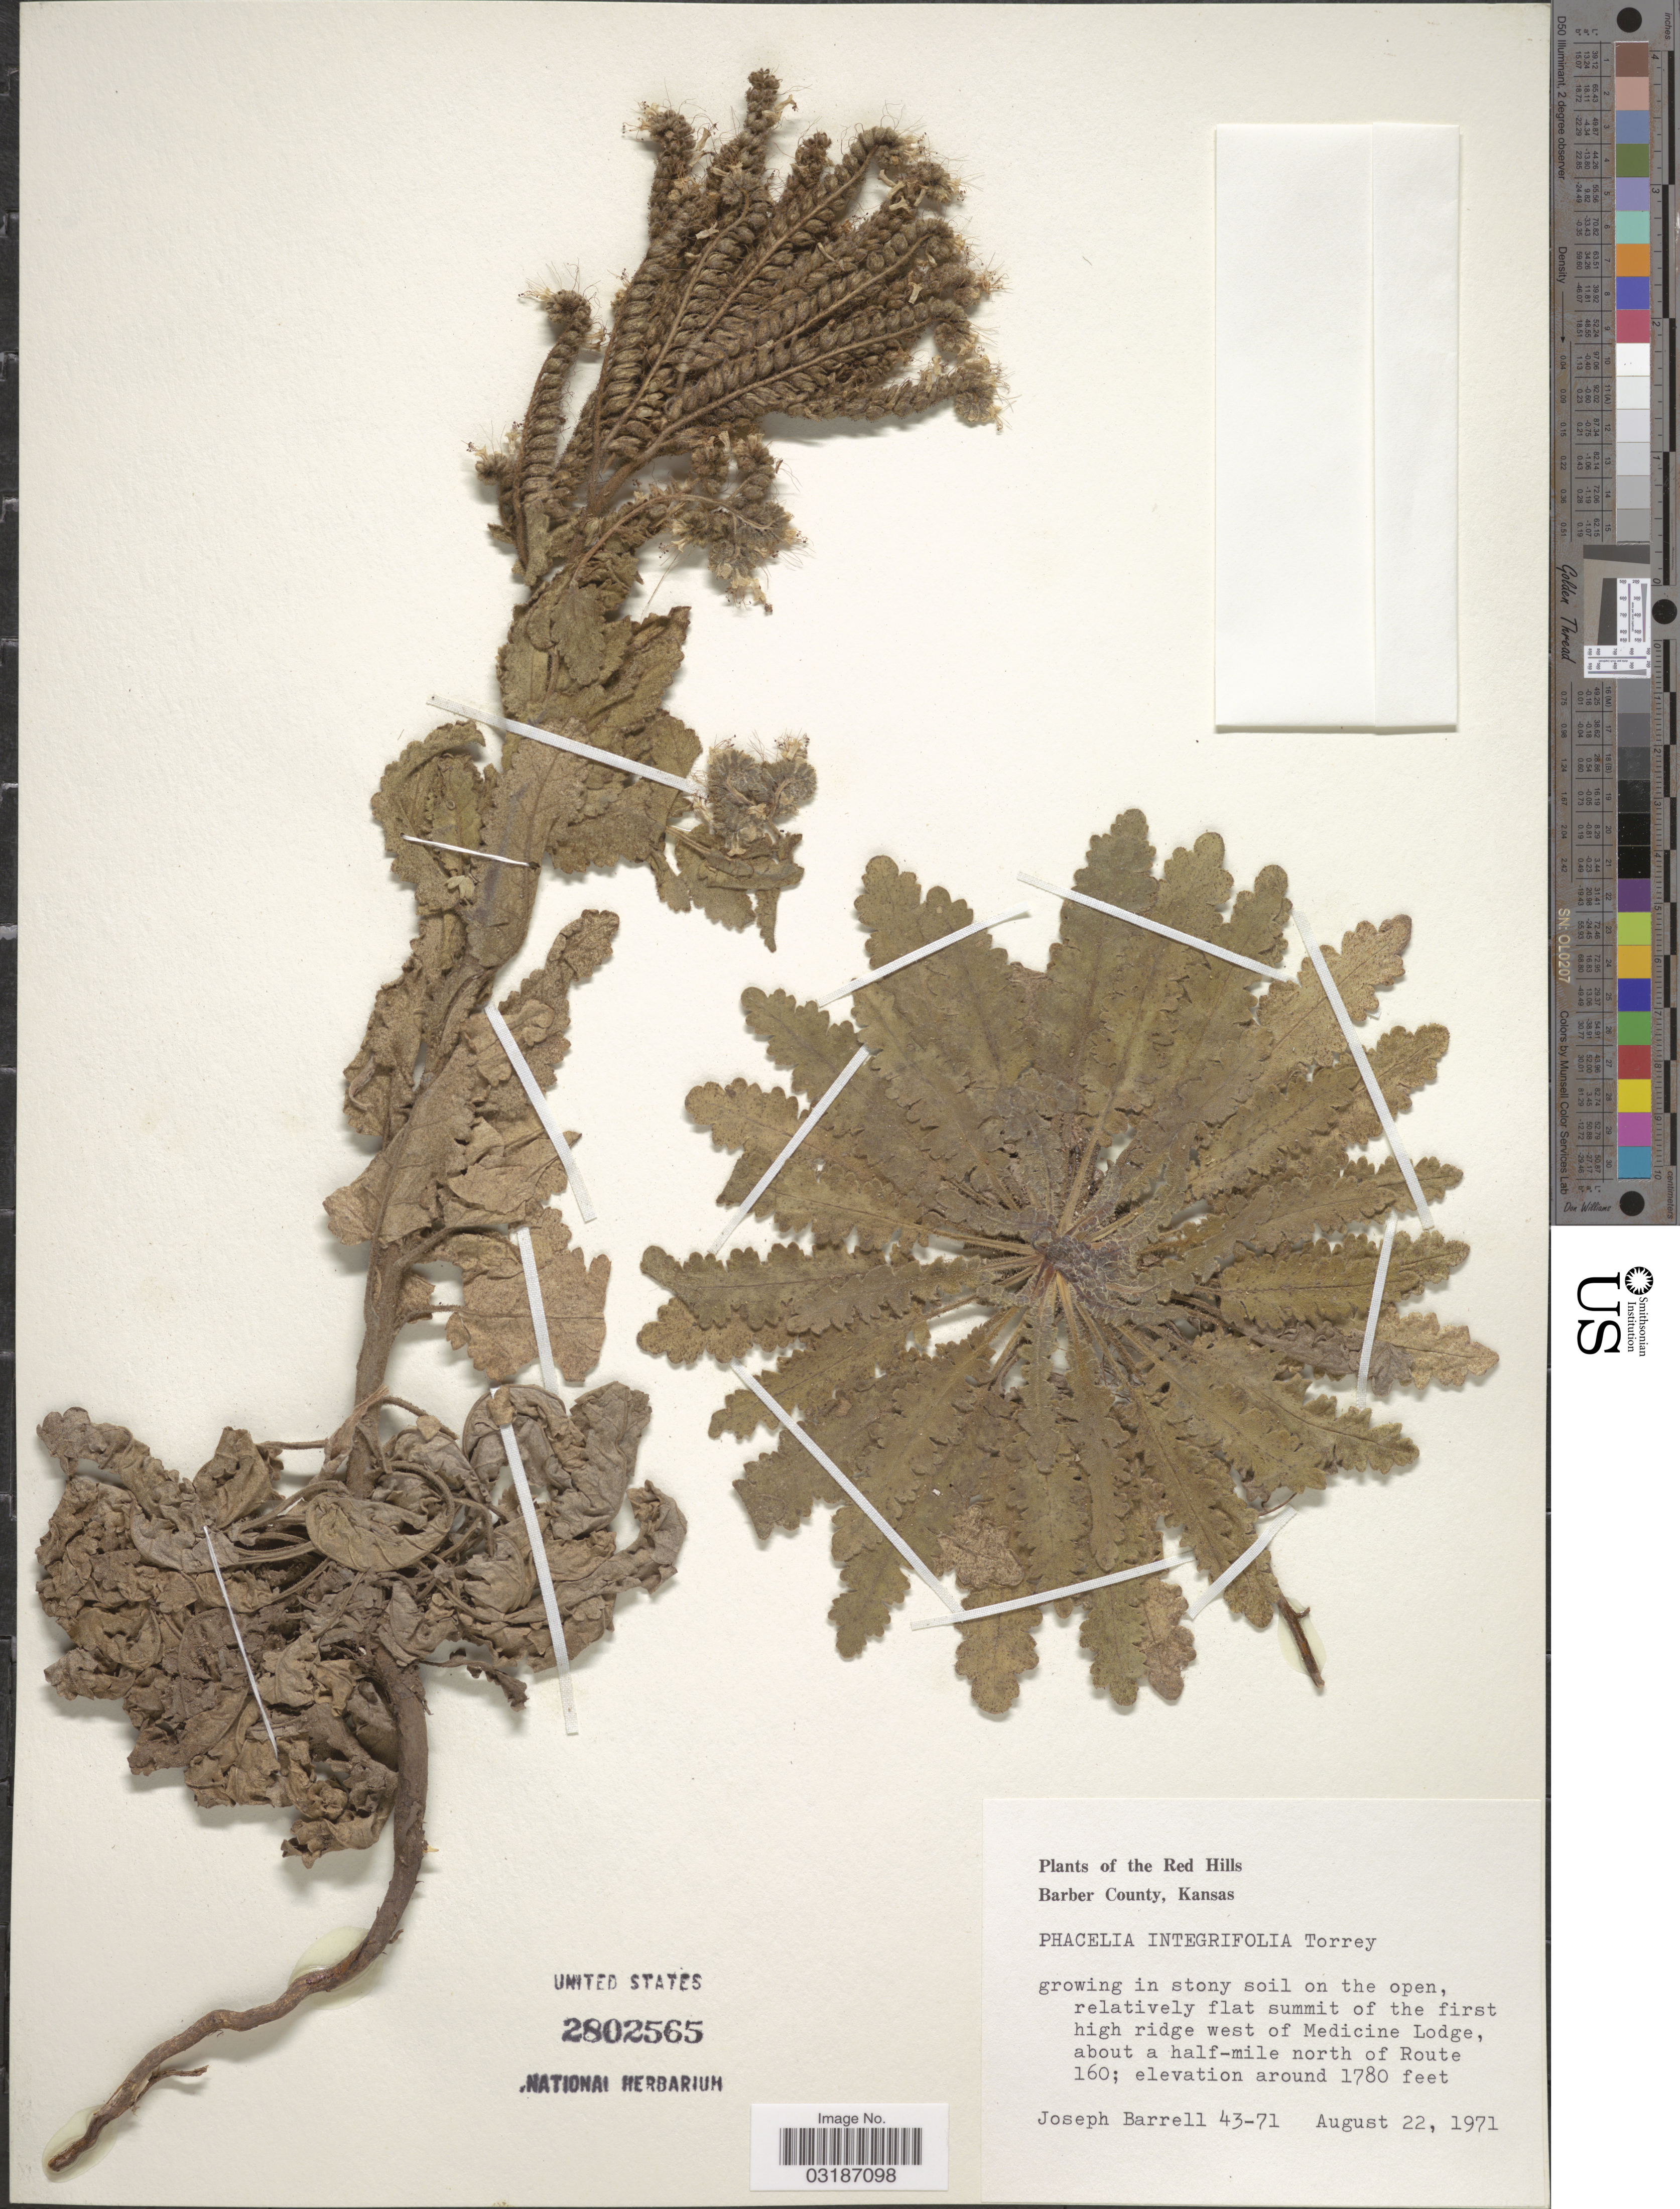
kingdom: Plantae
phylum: Tracheophyta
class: Magnoliopsida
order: Boraginales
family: Hydrophyllaceae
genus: Phacelia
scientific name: Phacelia integrifolia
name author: Torr.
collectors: J. Barrell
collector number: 43-71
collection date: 1971-08-22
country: United States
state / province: Kansas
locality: Red Hills, Barber County. Flat summit of the first high ridge west of Medicine lodge, about a half-mile north of Route 160.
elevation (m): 543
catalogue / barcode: US 2802565